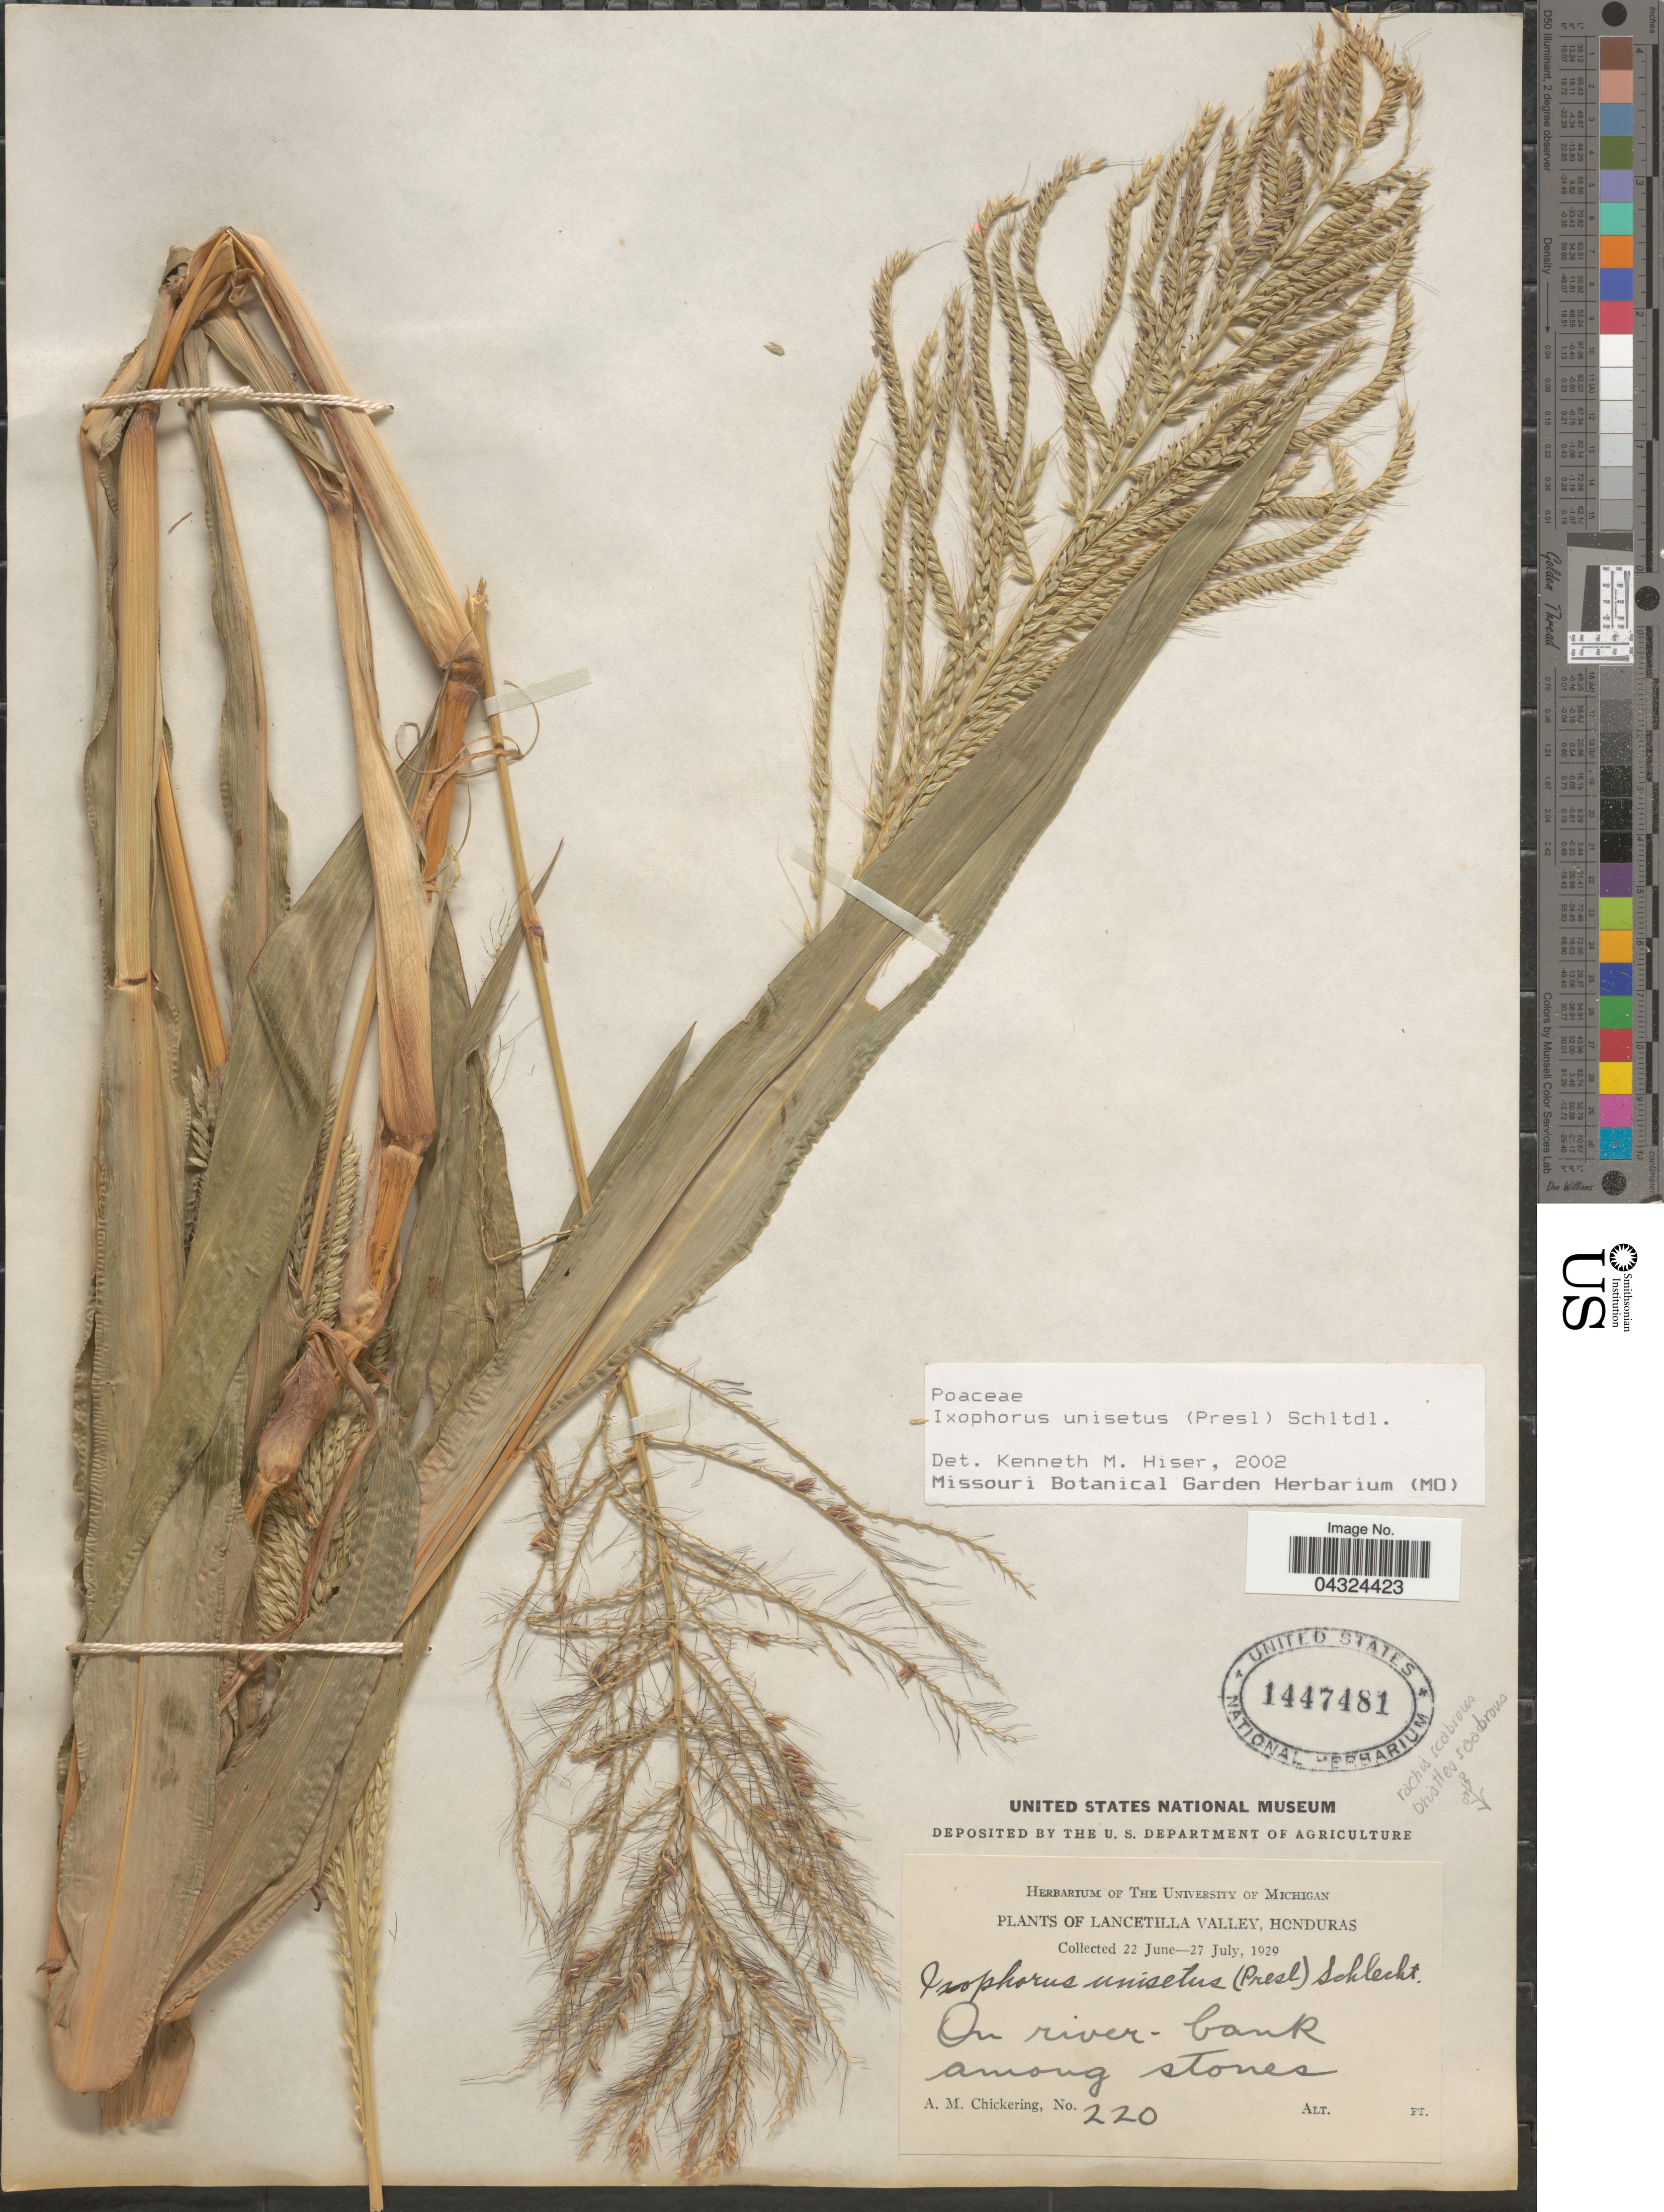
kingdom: Plantae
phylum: Tracheophyta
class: Liliopsida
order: Poales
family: Poaceae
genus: Ixophorus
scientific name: Ixophorus unisetus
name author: (J. Presl) Schltdl.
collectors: A. Chickering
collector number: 220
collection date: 1929-06-22/1929-07-27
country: Honduras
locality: Lancetilla Valley. On river - bank among stones.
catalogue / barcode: US 1447481